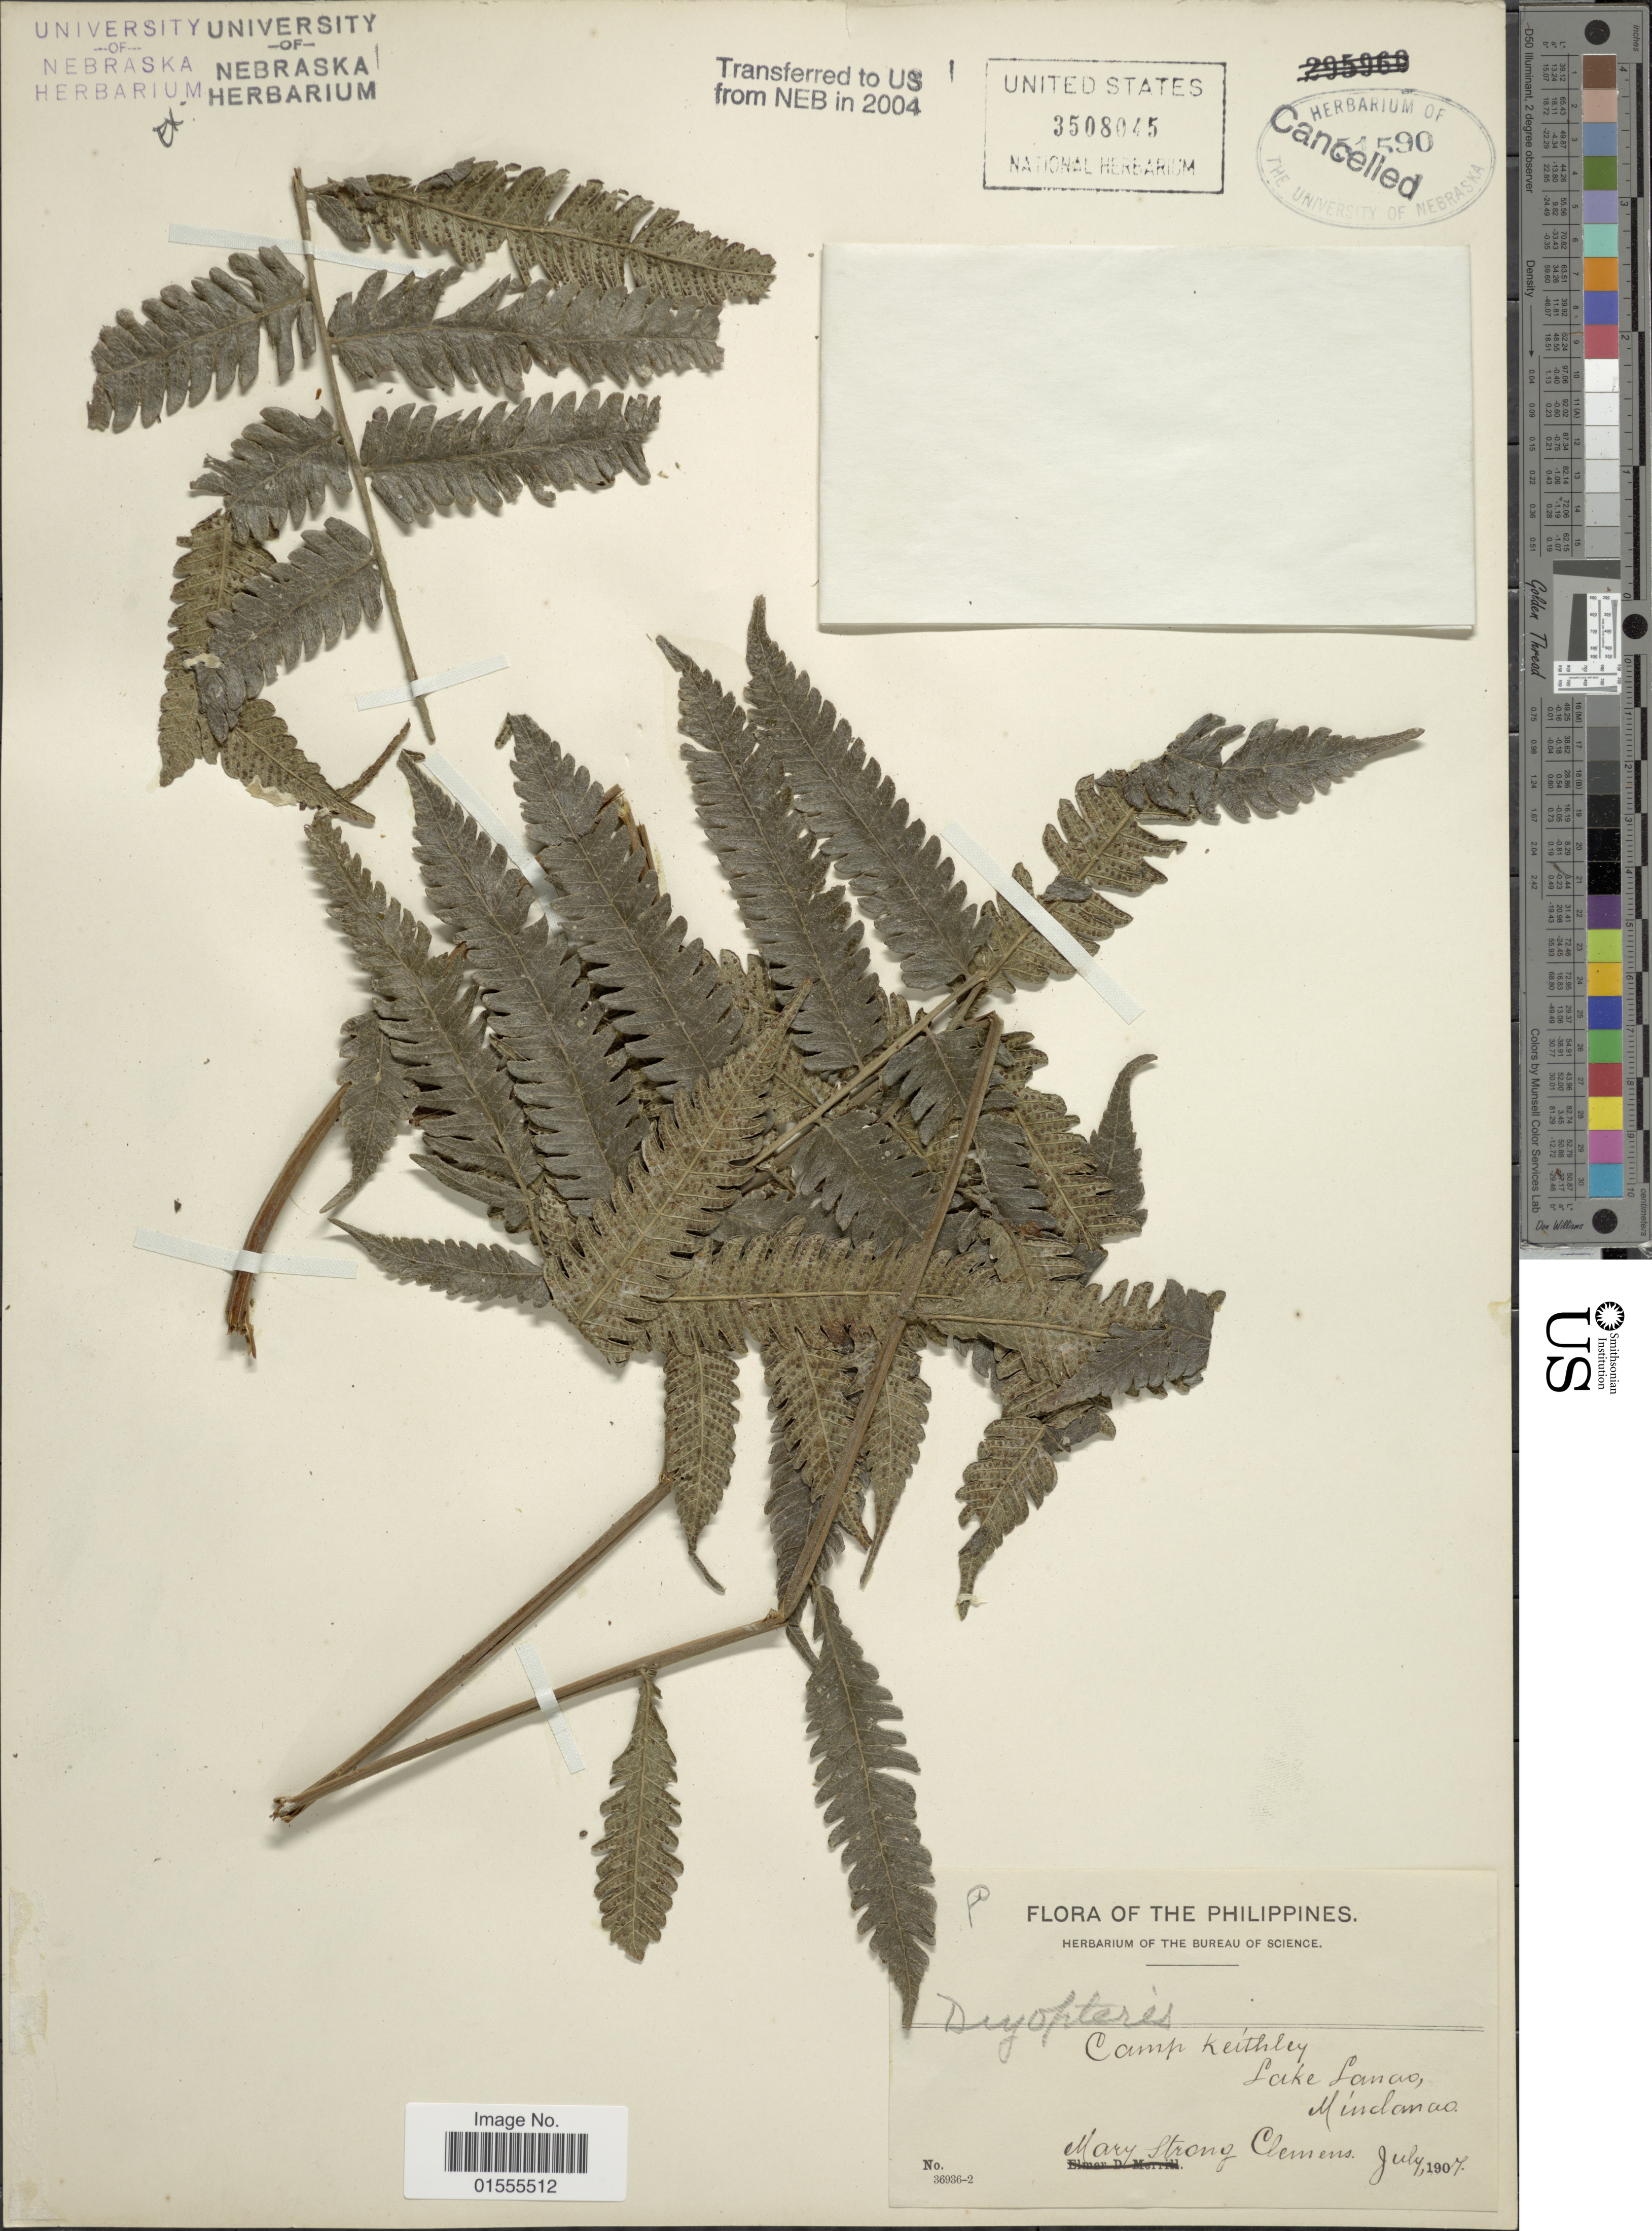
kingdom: Plantae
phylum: Tracheophyta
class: Polypodiopsida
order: Polypodiales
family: Dryopteridaceae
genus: Dryopteris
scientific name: Dryopteris sp.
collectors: M. S. Clemens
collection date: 1907-07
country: Philippines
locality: Camp Keithley, Lake Lanao, Mindanao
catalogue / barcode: US 3508045